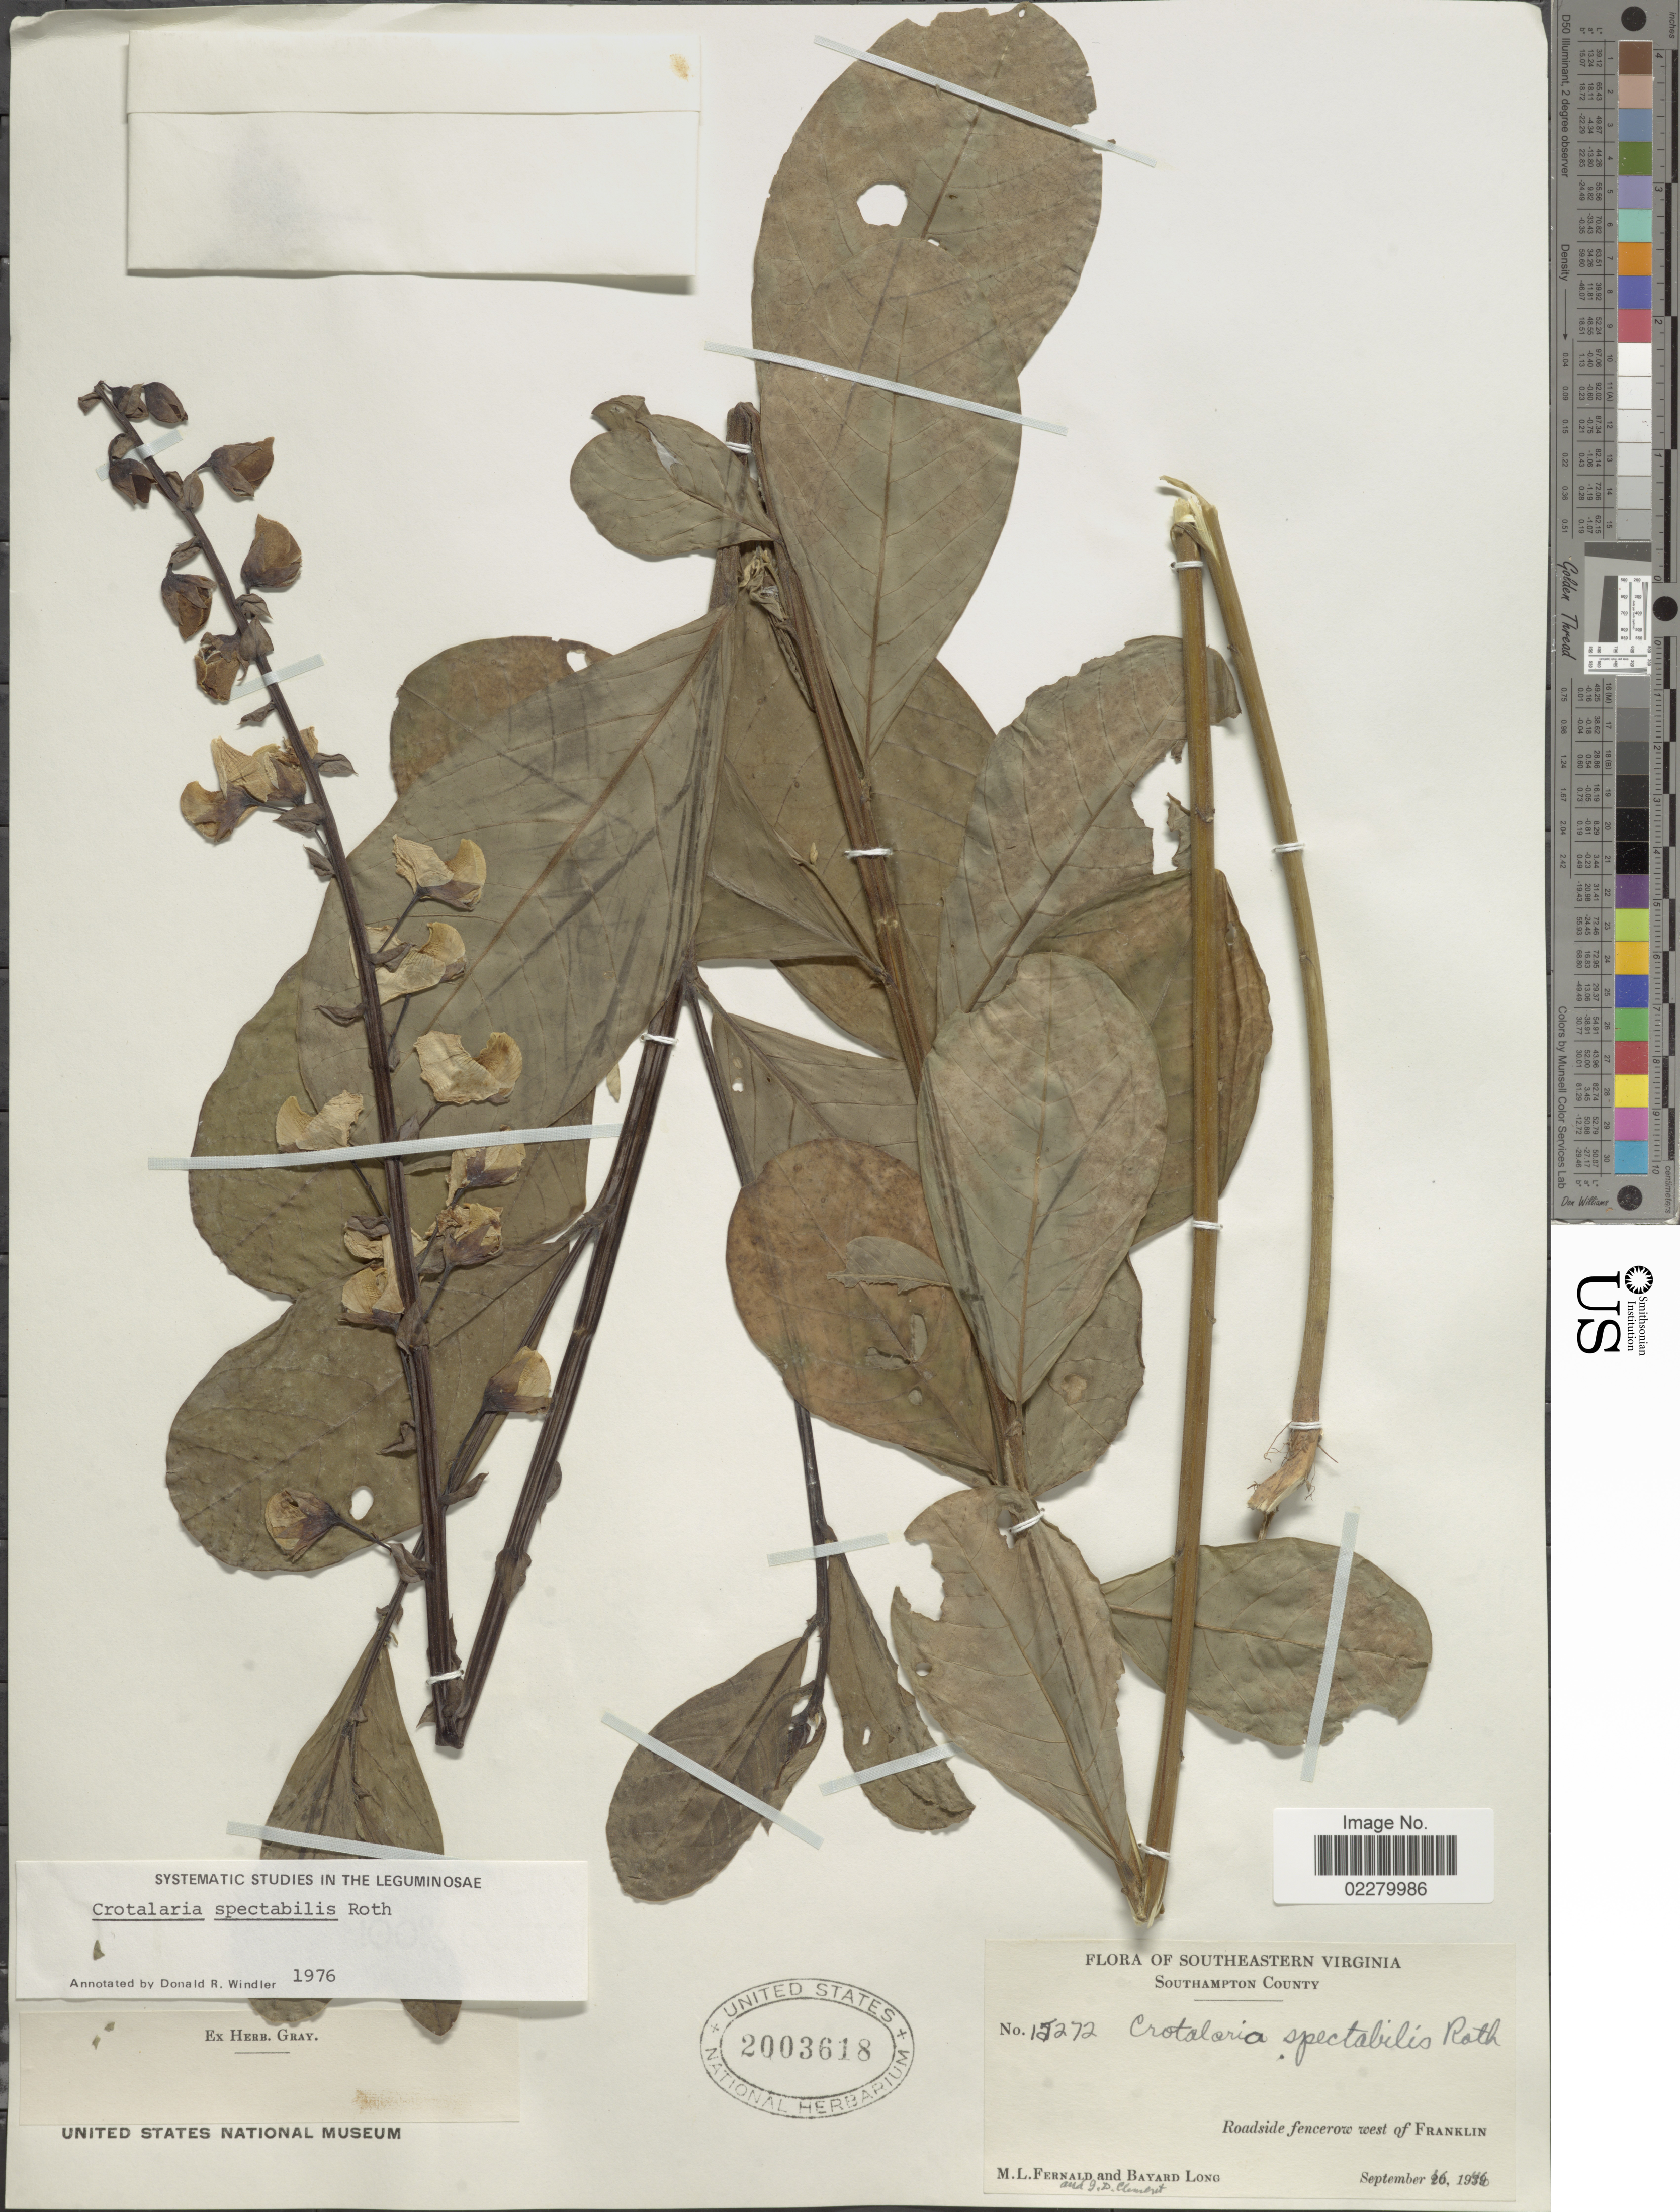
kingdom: Plantae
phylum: Tracheophyta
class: Magnoliopsida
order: Fabales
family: Fabaceae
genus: Crotalaria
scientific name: Crotalaria spectabilis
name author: Roth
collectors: M. L. Fernald, B. Long & J. Clement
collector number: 15272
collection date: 1946-09-16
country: United States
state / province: Virginia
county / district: Southampton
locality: Southeastern Virginia. Southampton County. Roadside fencerow west of Franklin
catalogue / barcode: US 2003618